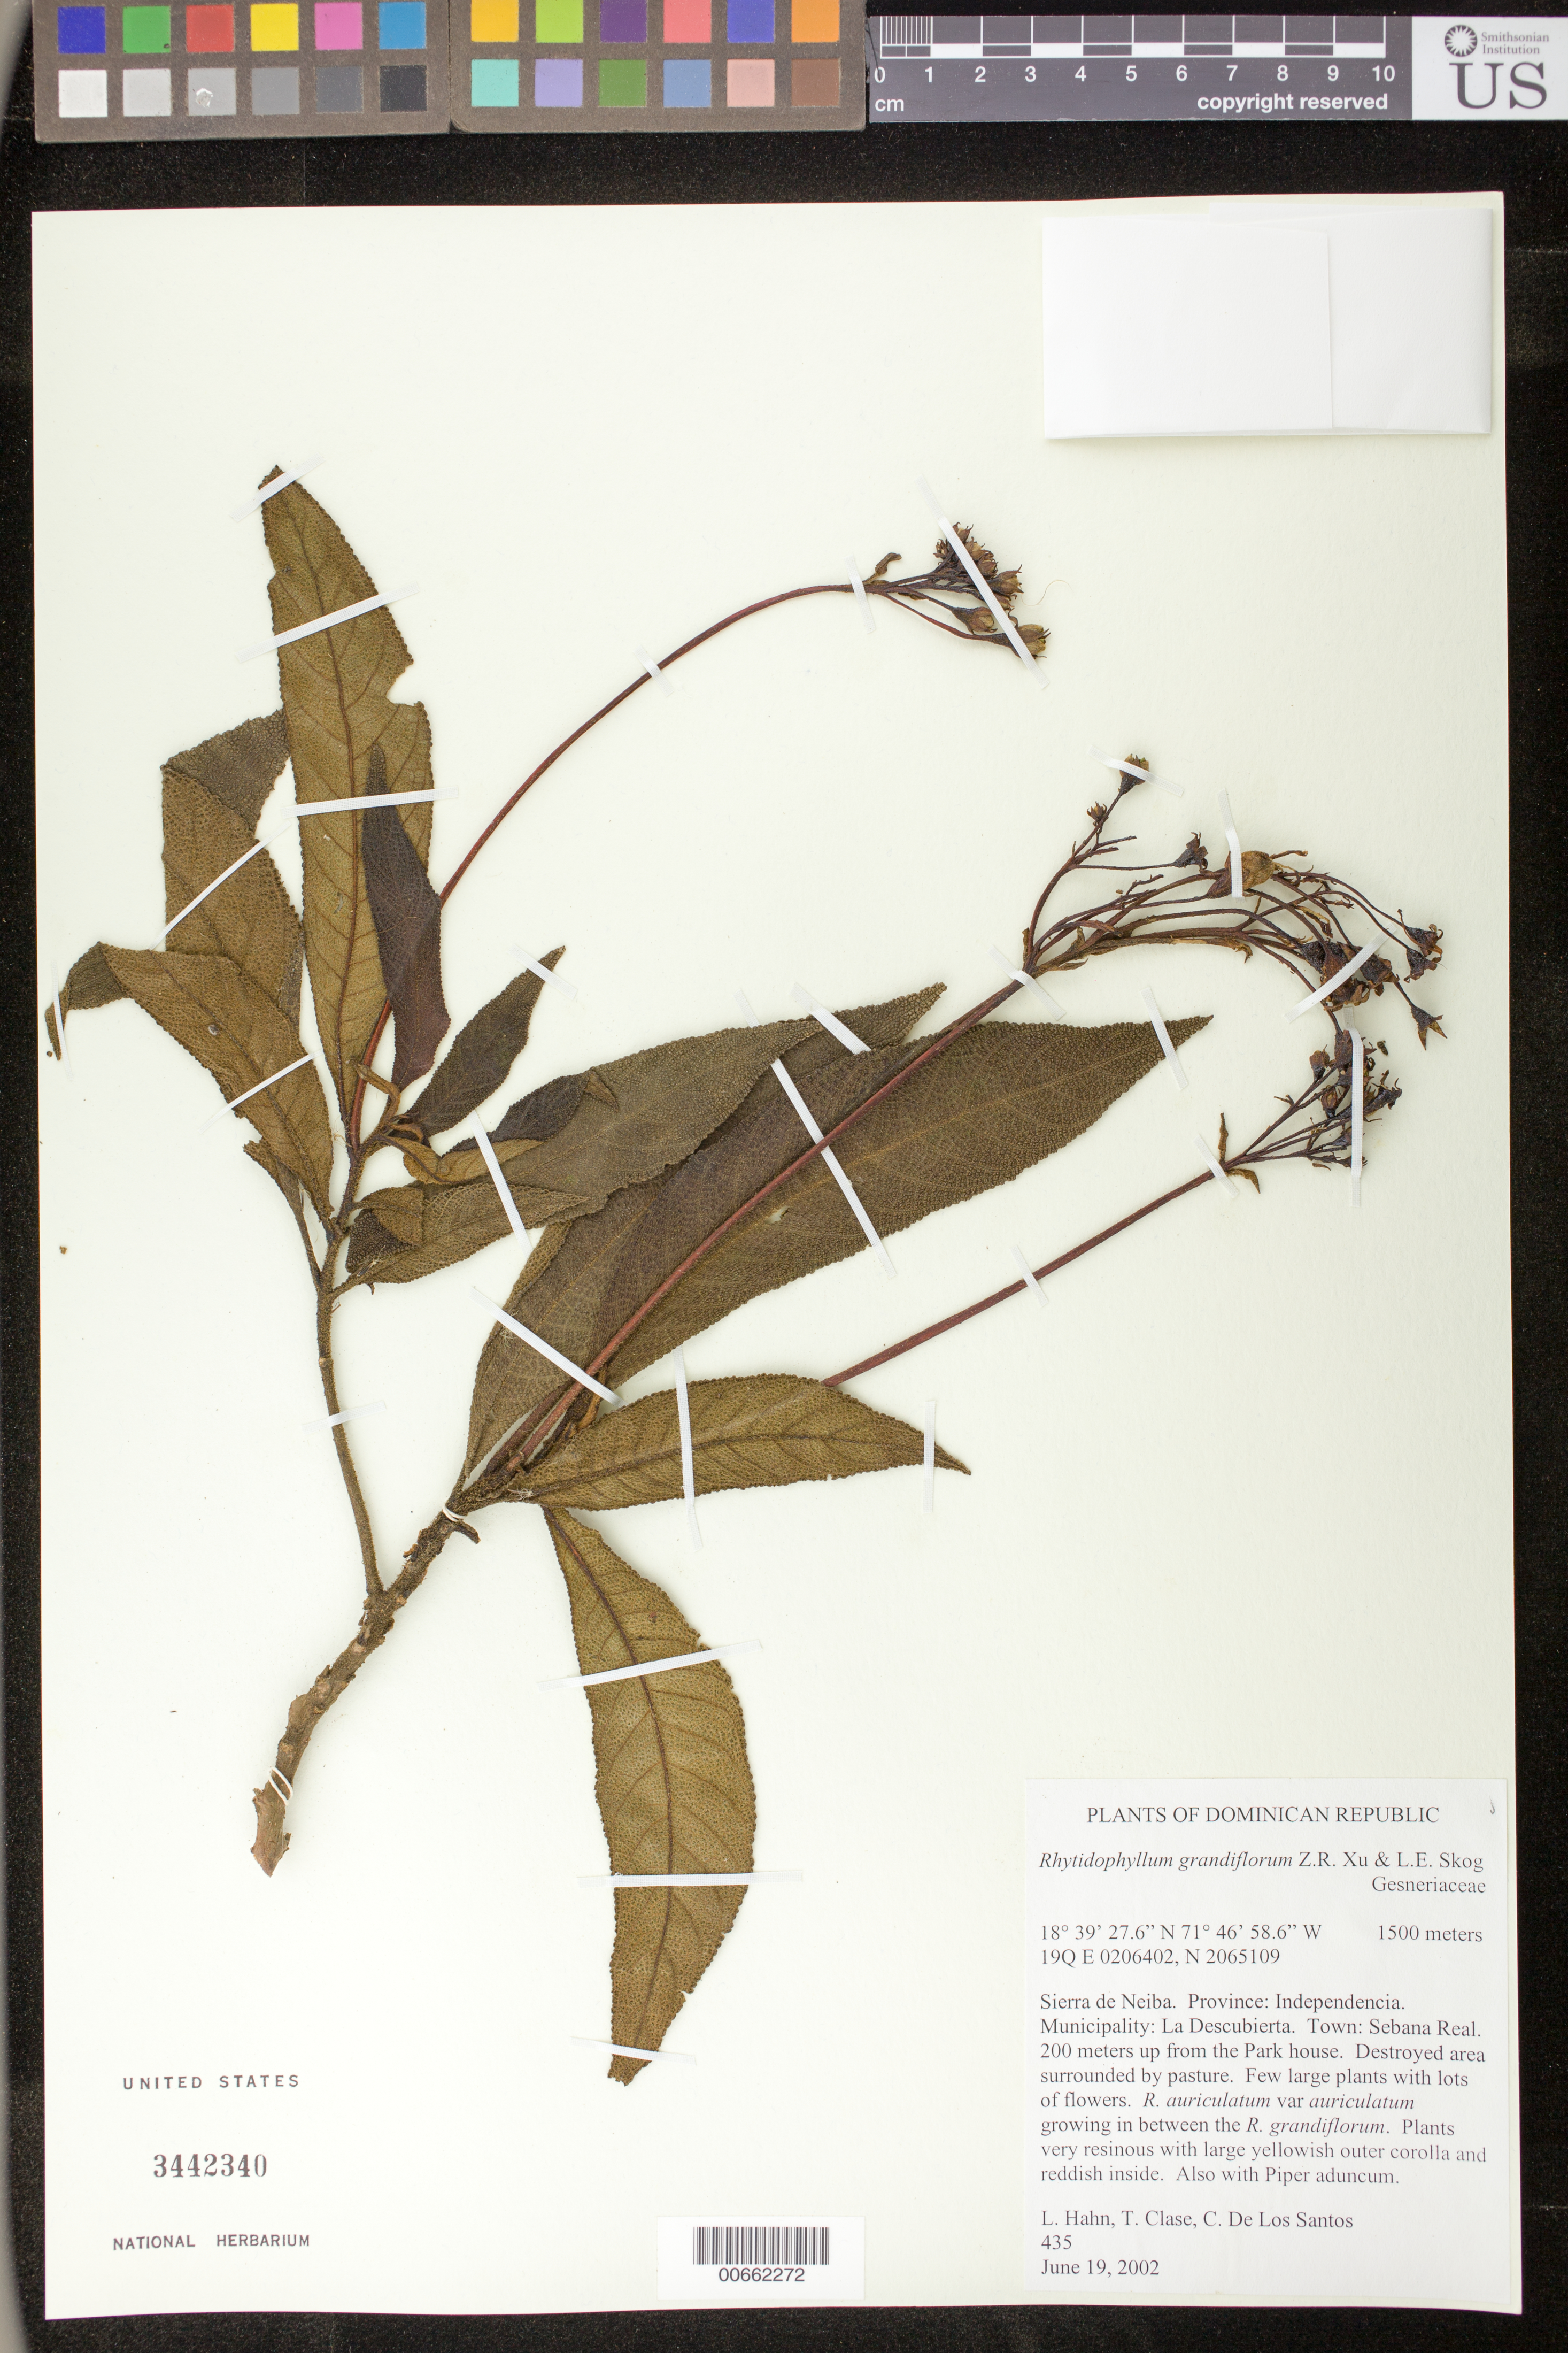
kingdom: Plantae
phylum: Tracheophyta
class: Magnoliopsida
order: Lamiales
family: Gesneriaceae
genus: Rhytidophyllum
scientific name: Rhytidophyllum grandiflorum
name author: Xu & L.E. Skog ex Zanoni & Jiménez Rodr.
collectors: L. Hahn, T. Clase & C. De Los Santos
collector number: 435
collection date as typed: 19 Jun 2002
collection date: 2002-06-19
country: Dominican Republic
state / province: Independencia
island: Hispaniola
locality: Sierra de Neiba. Province: Independencia. Municipality: La Descubierta. Town: Sebana Real. 200 m up from the Park house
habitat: Destroyed area surrounded by pasture. Few large plants with lots of flowers. R. auriculatum var. auriculatum growing in between the R. grandiflorum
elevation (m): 1500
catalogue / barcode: US 3442340